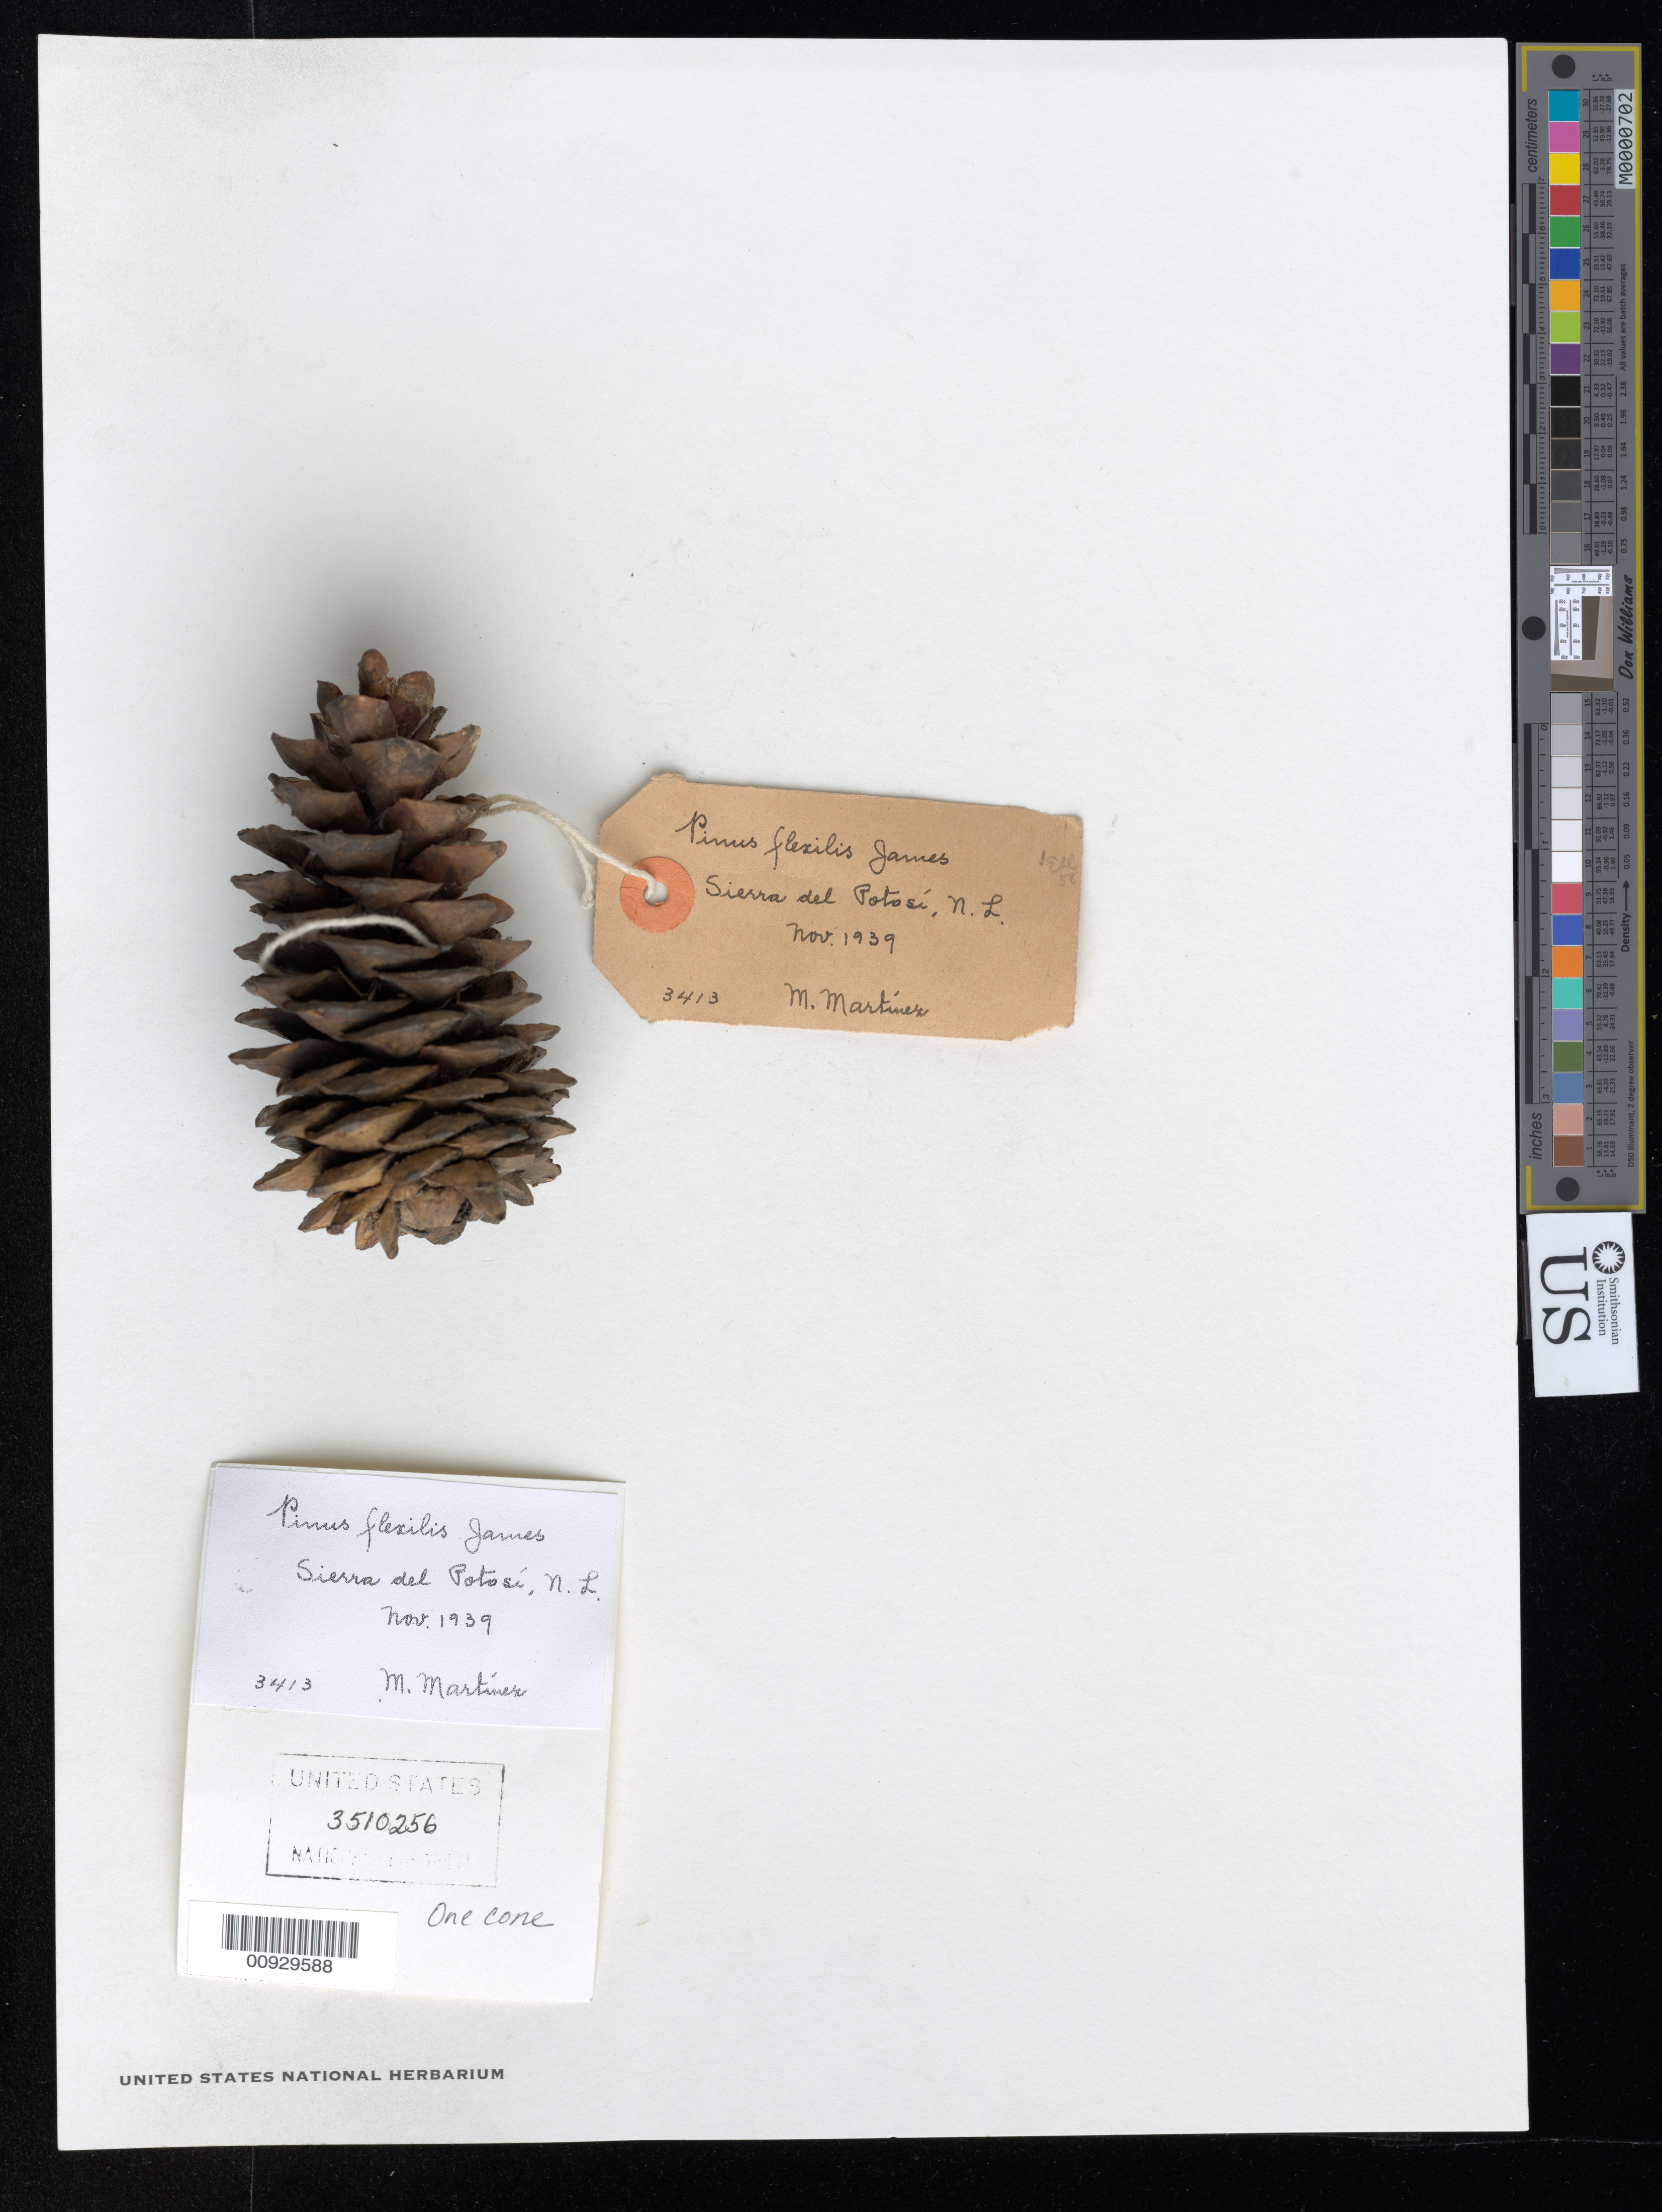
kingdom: Plantae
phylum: Tracheophyta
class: Pinopsida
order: Pinales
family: Pinaceae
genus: Pinus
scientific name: Pinus flexilis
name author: E. James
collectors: M. Martinez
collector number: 3413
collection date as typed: Nov 1939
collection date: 1939-11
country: Mexico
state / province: Nuevo León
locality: Sierra del Potosí.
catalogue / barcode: US 3510256